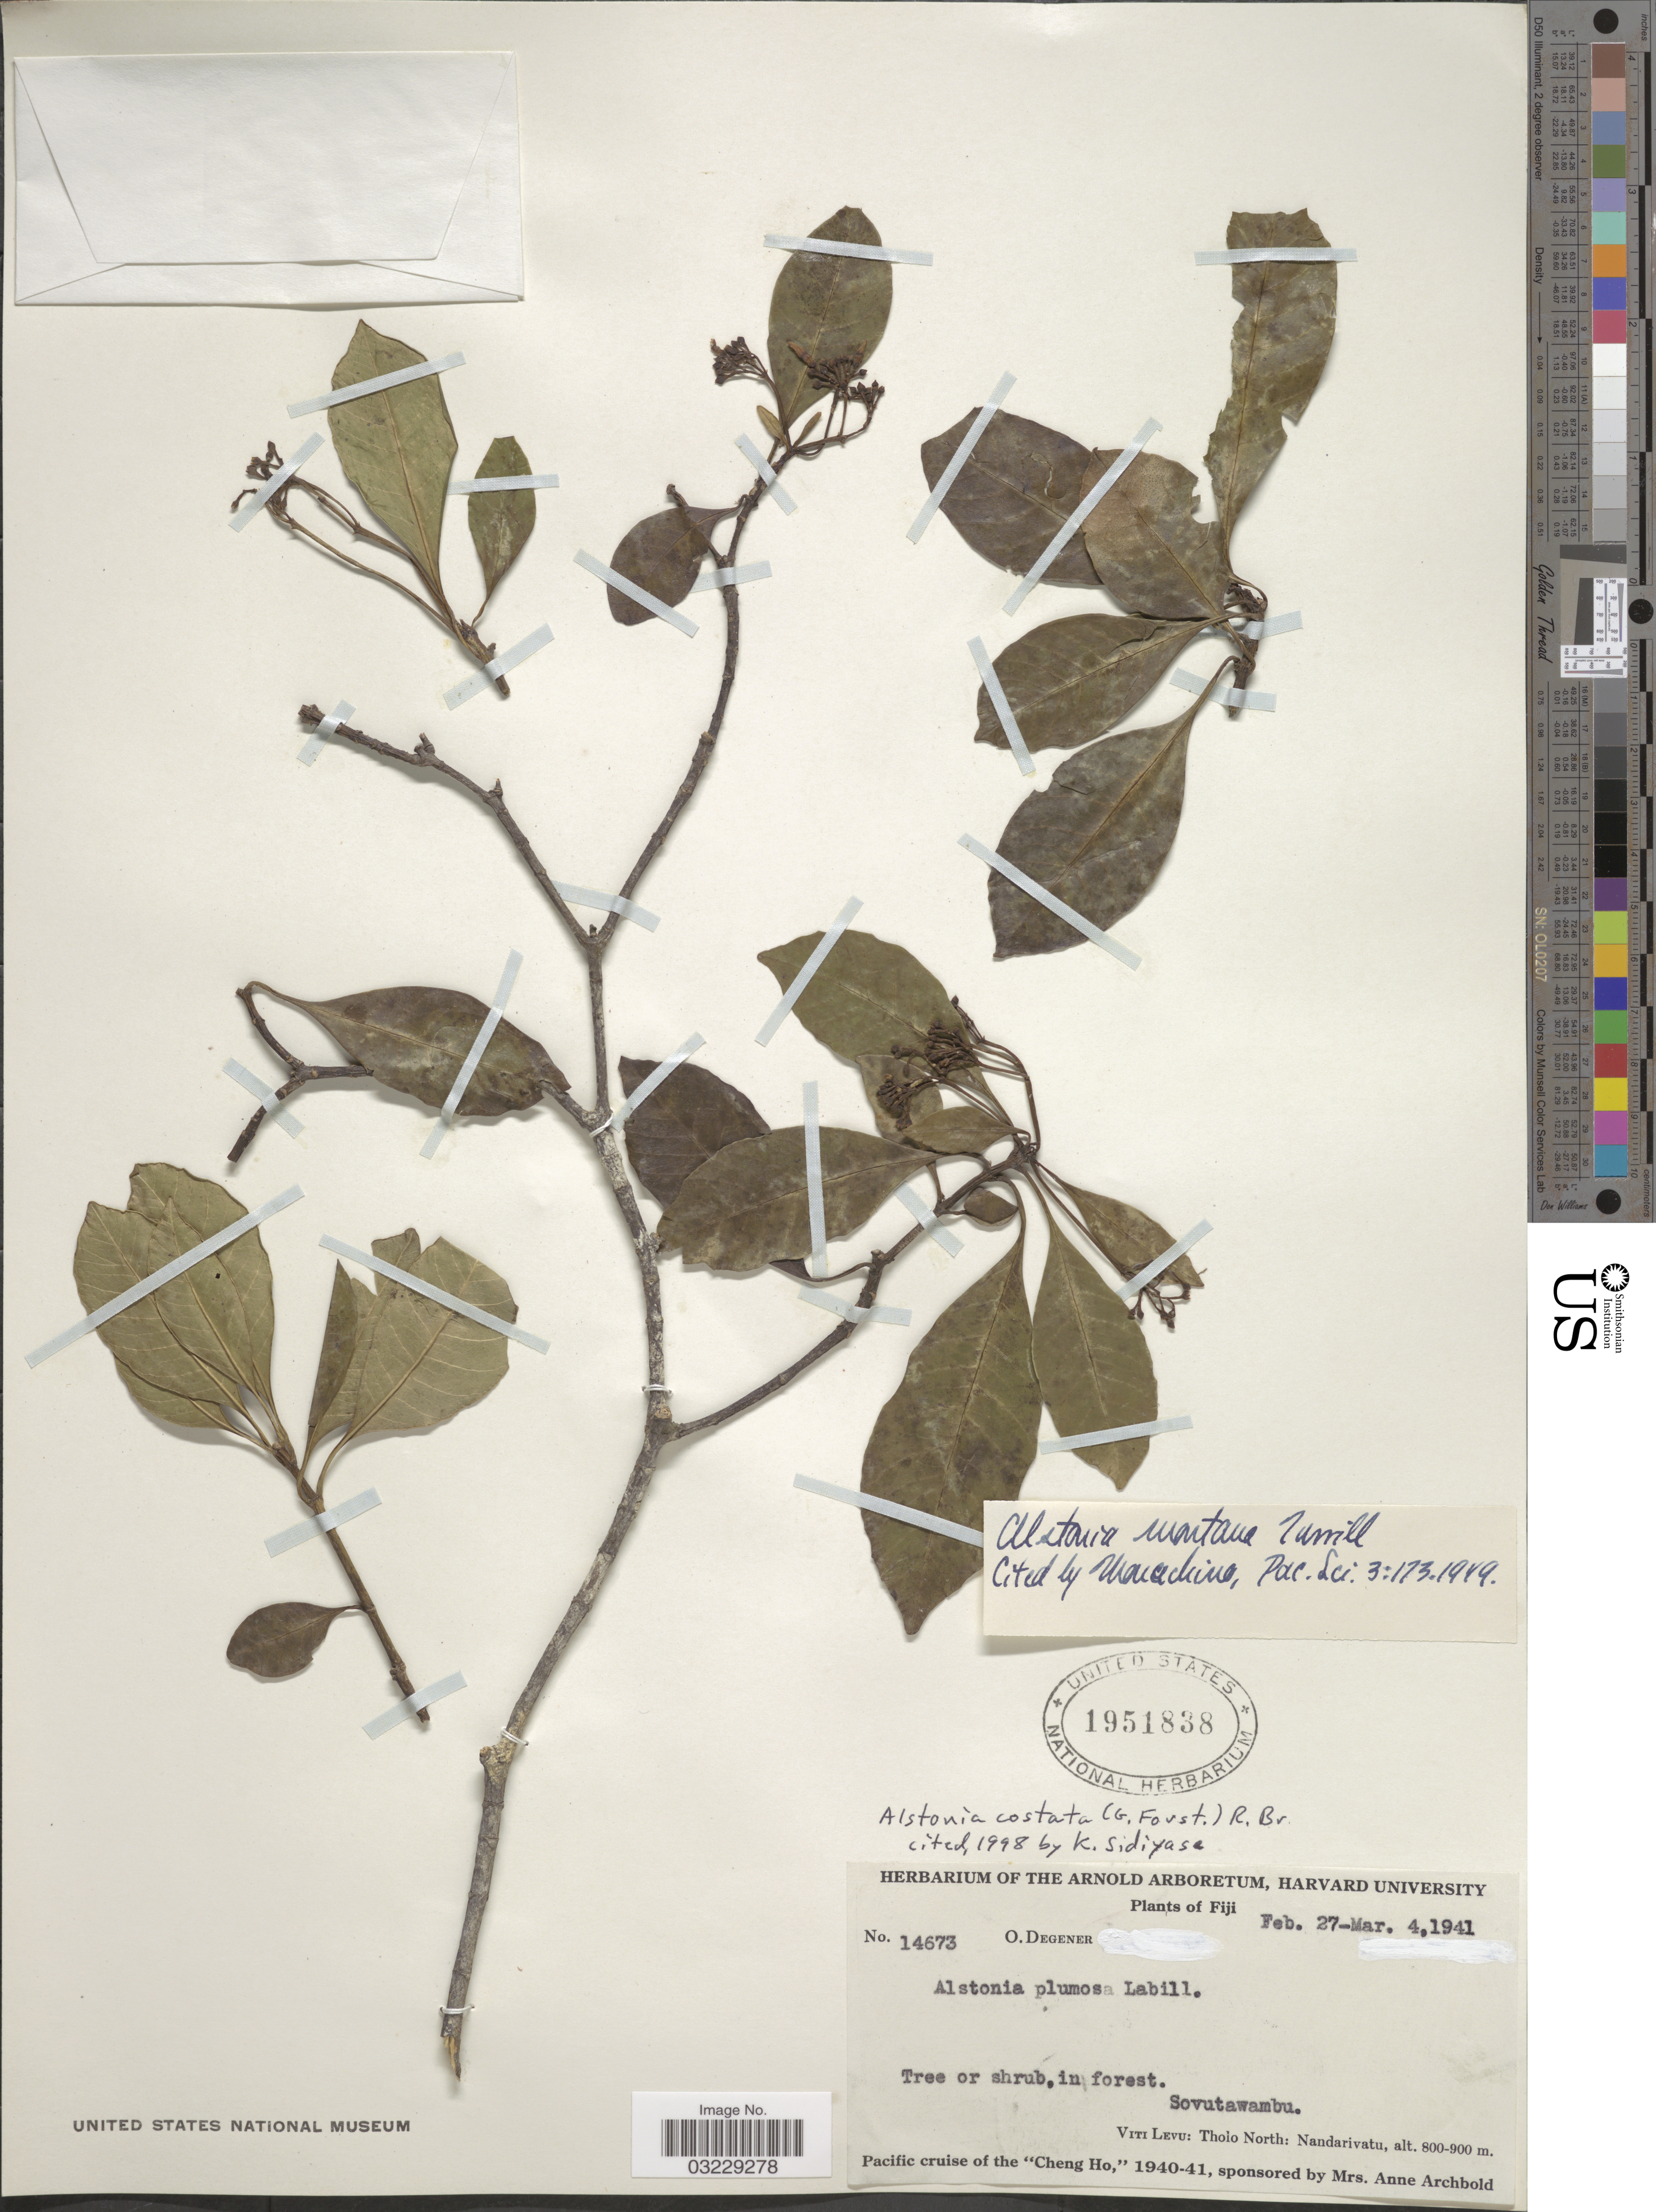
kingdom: Plantae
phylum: Tracheophyta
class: Magnoliopsida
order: Gentianales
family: Apocynaceae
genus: Alstonia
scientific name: Alstonia costata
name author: (G. Forst.) R. Br.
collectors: O. Degener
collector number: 14673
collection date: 1941-02-27/1941-03-04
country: Fiji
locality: Viti Levu: Tholo North: Nandarivatu. Sovutawambu.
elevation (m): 800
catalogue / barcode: US 1951838